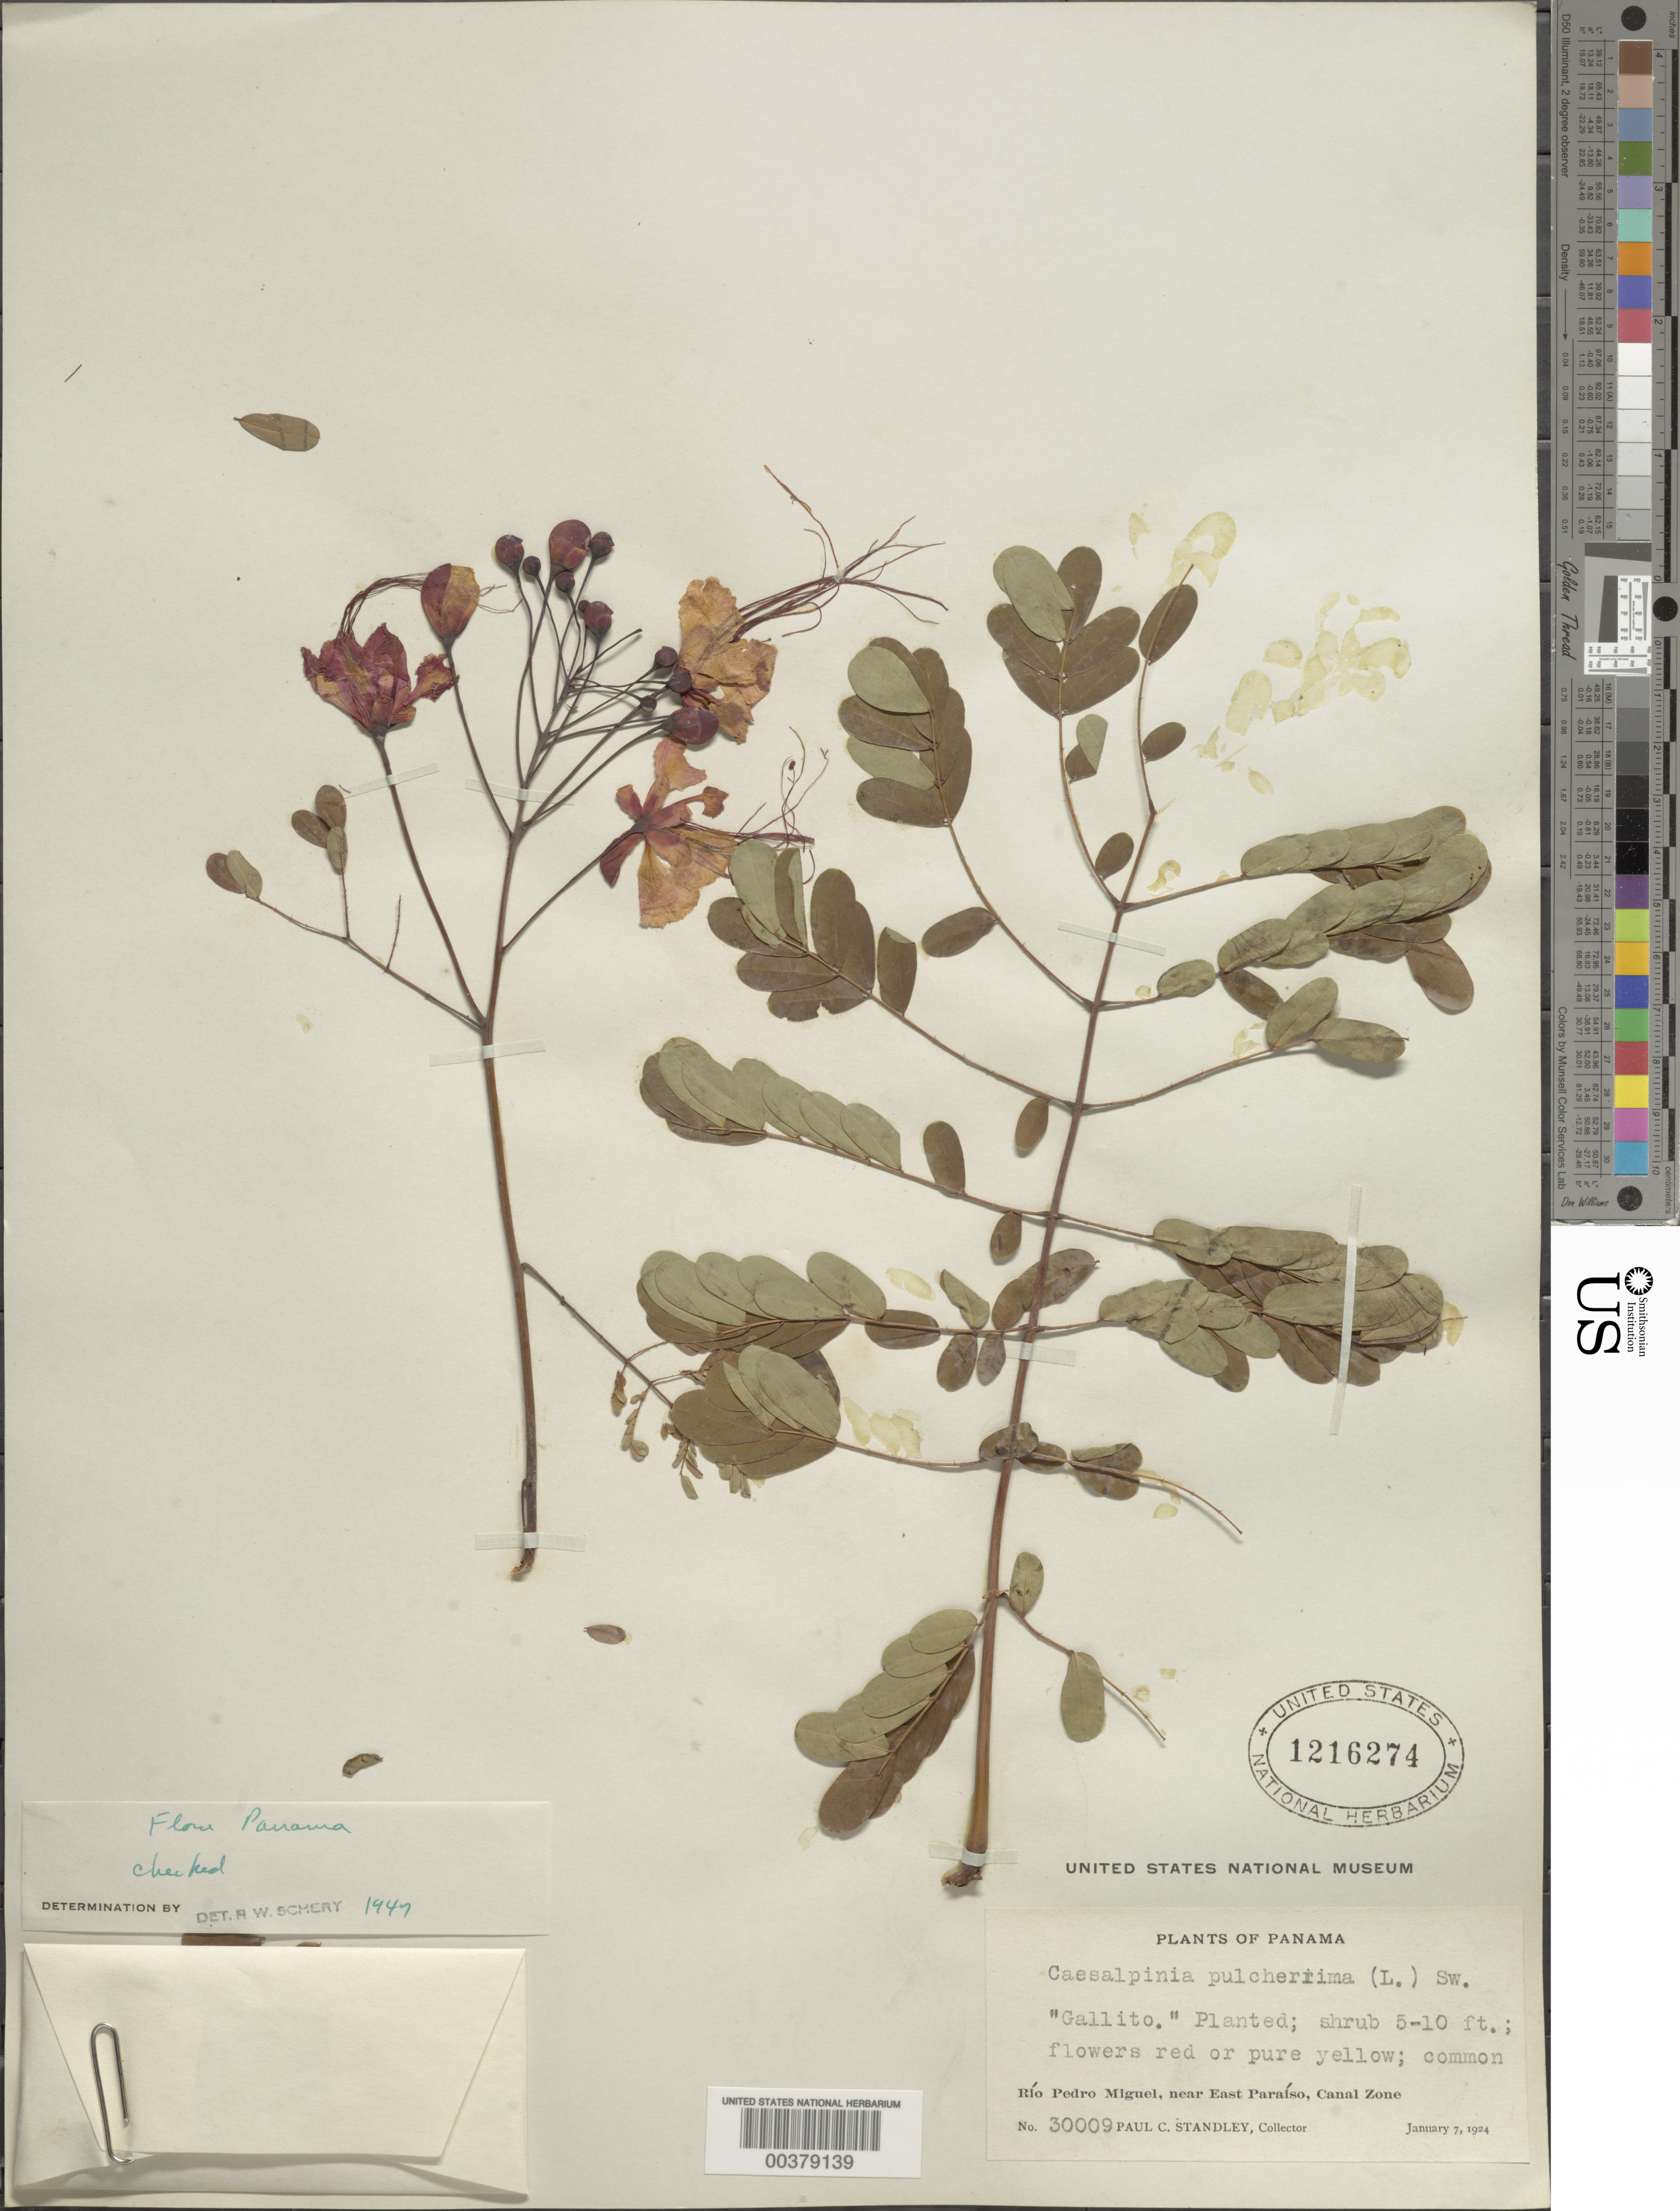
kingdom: Plantae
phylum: Tracheophyta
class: Magnoliopsida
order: Fabales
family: Fabaceae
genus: Caesalpinia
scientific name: Caesalpinia pulcherrima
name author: (L.) Sw.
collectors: P. C. Standley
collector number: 30009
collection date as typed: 07 Jan 1924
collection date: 1924-01-07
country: Panama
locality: Rio Pedro Miguel, near E Paraiso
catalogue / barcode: US 1216274